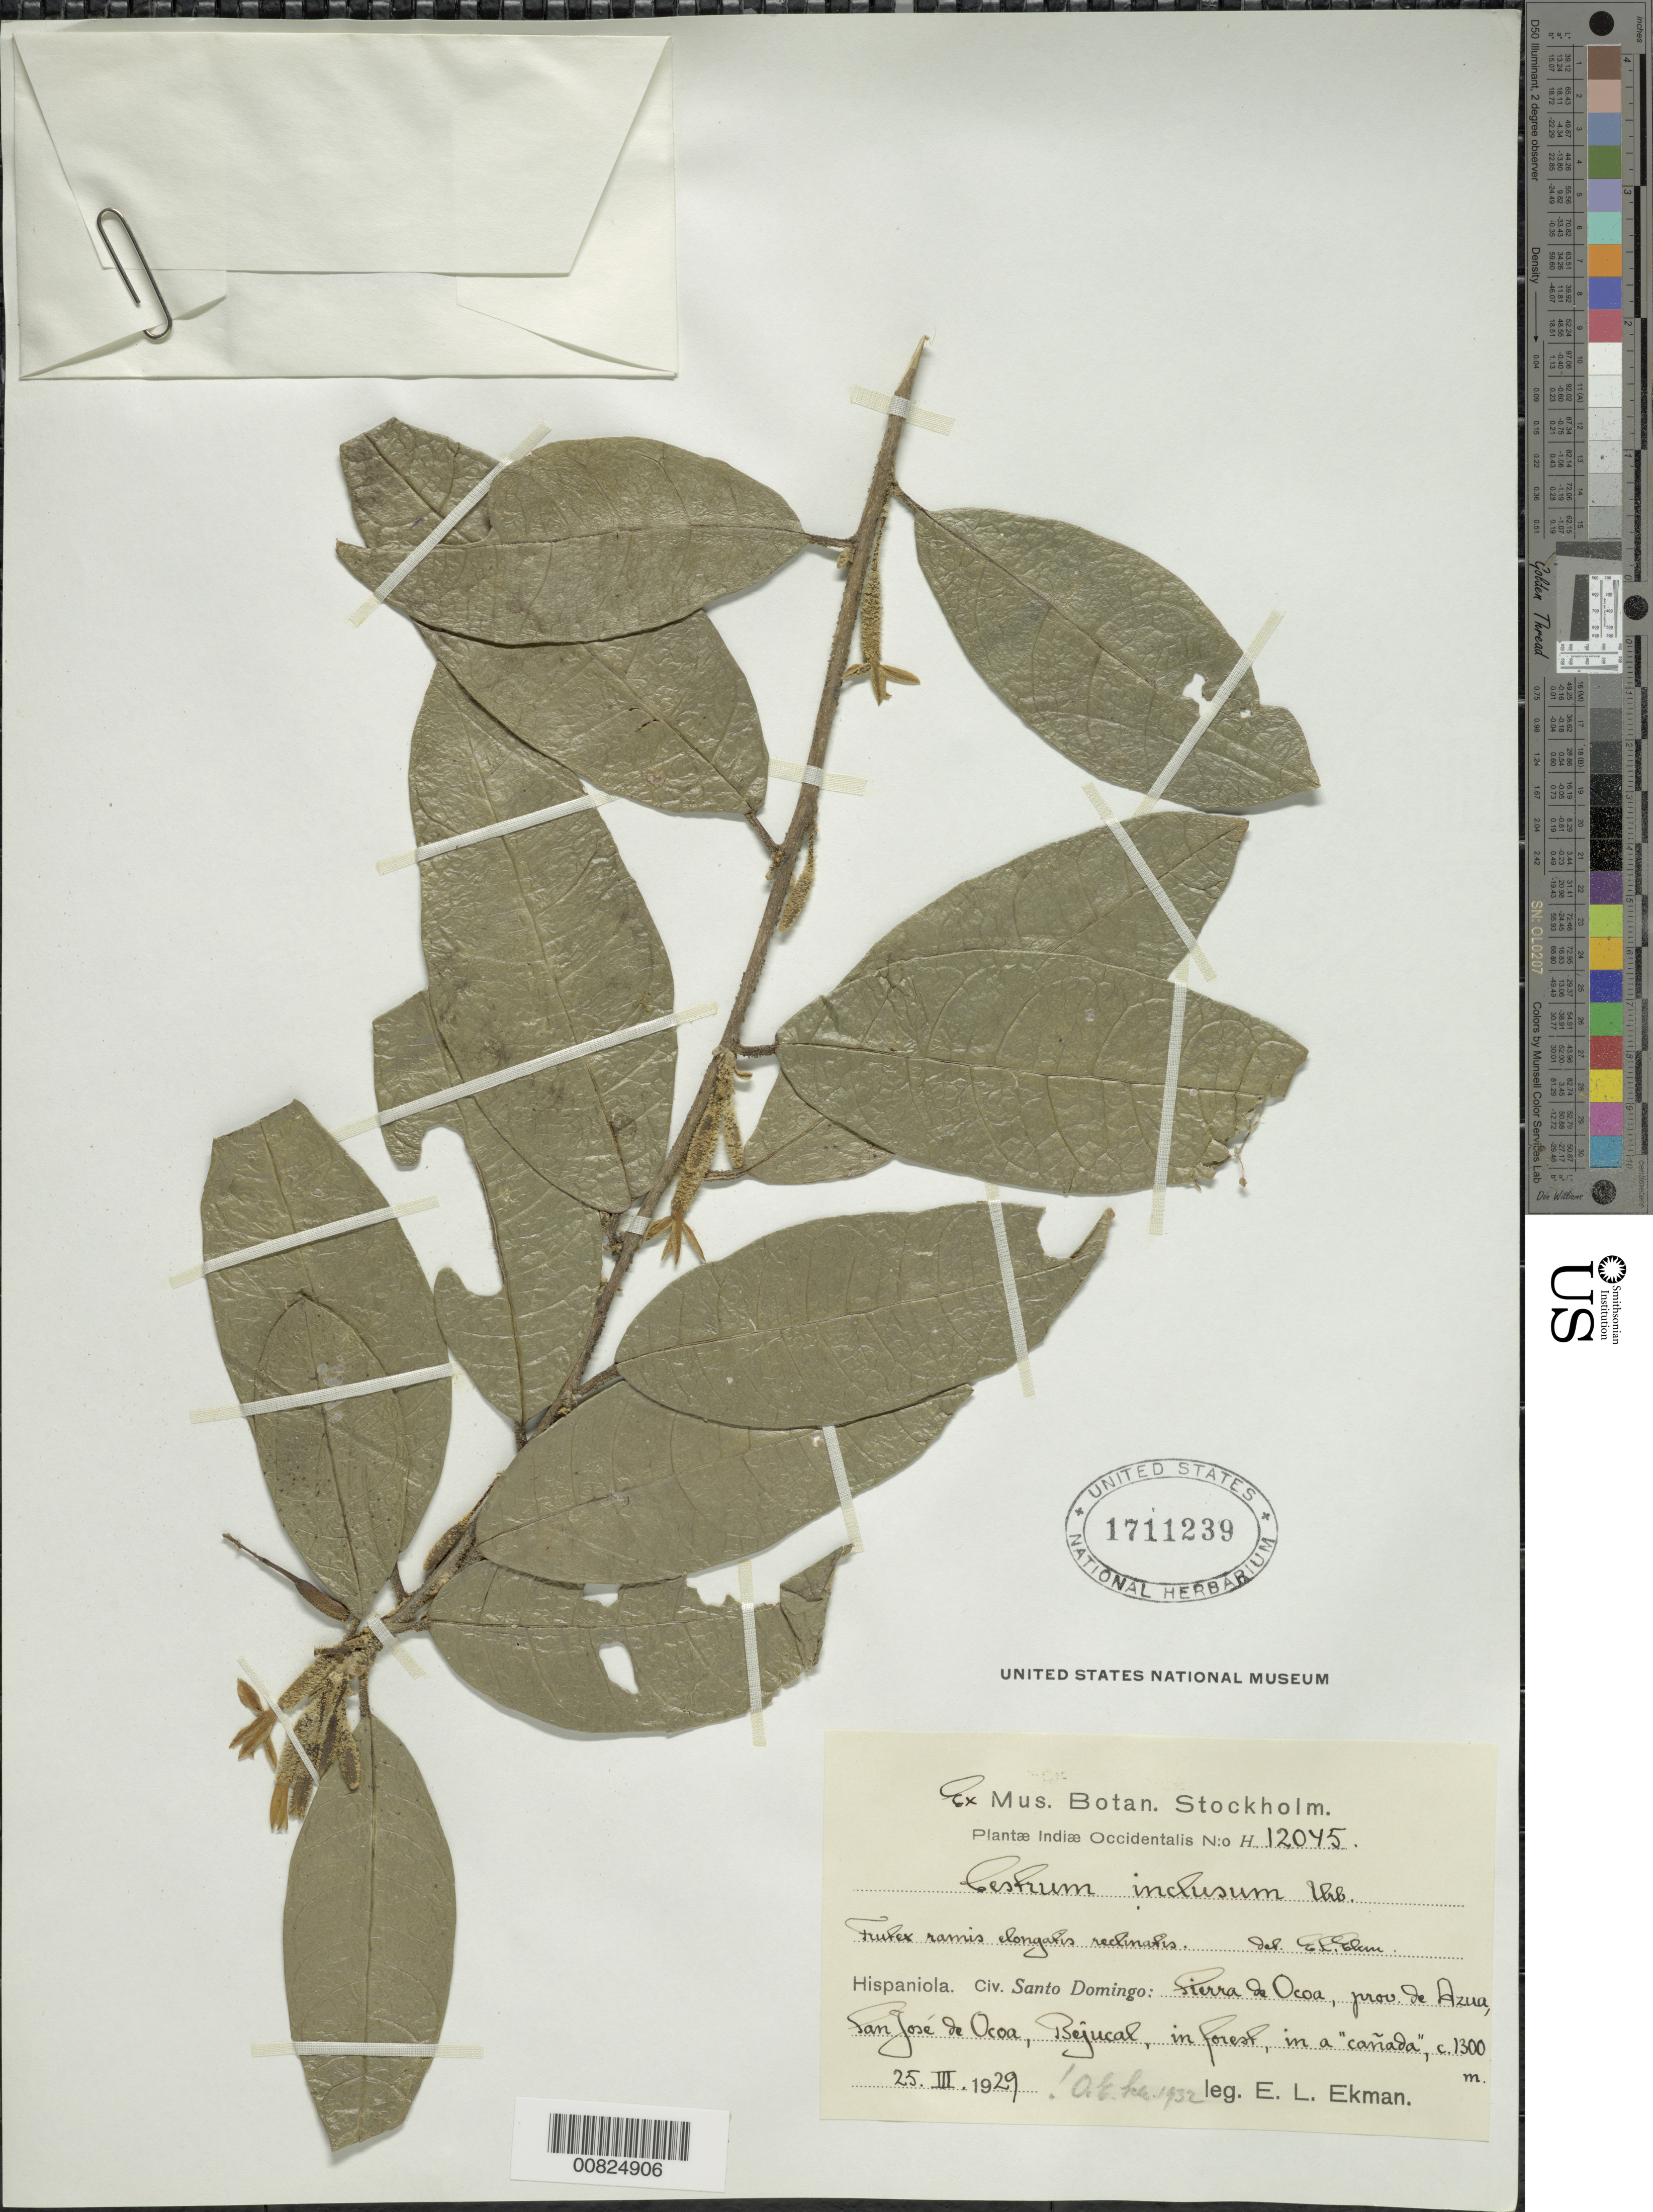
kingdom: Plantae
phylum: Tracheophyta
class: Magnoliopsida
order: Solanales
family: Solanaceae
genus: Cestrum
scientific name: Cestrum inclusum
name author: Urb.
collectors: E. L. Ekman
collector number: H 12045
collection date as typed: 25 Mar 1929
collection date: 1929-03-25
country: Dominican Republic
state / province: Azua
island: Hispaniola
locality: Sierra de Ocoa, San José de Ocoa, Bejucal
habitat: In forest in a "cañada"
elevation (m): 1300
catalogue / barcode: US 1711239